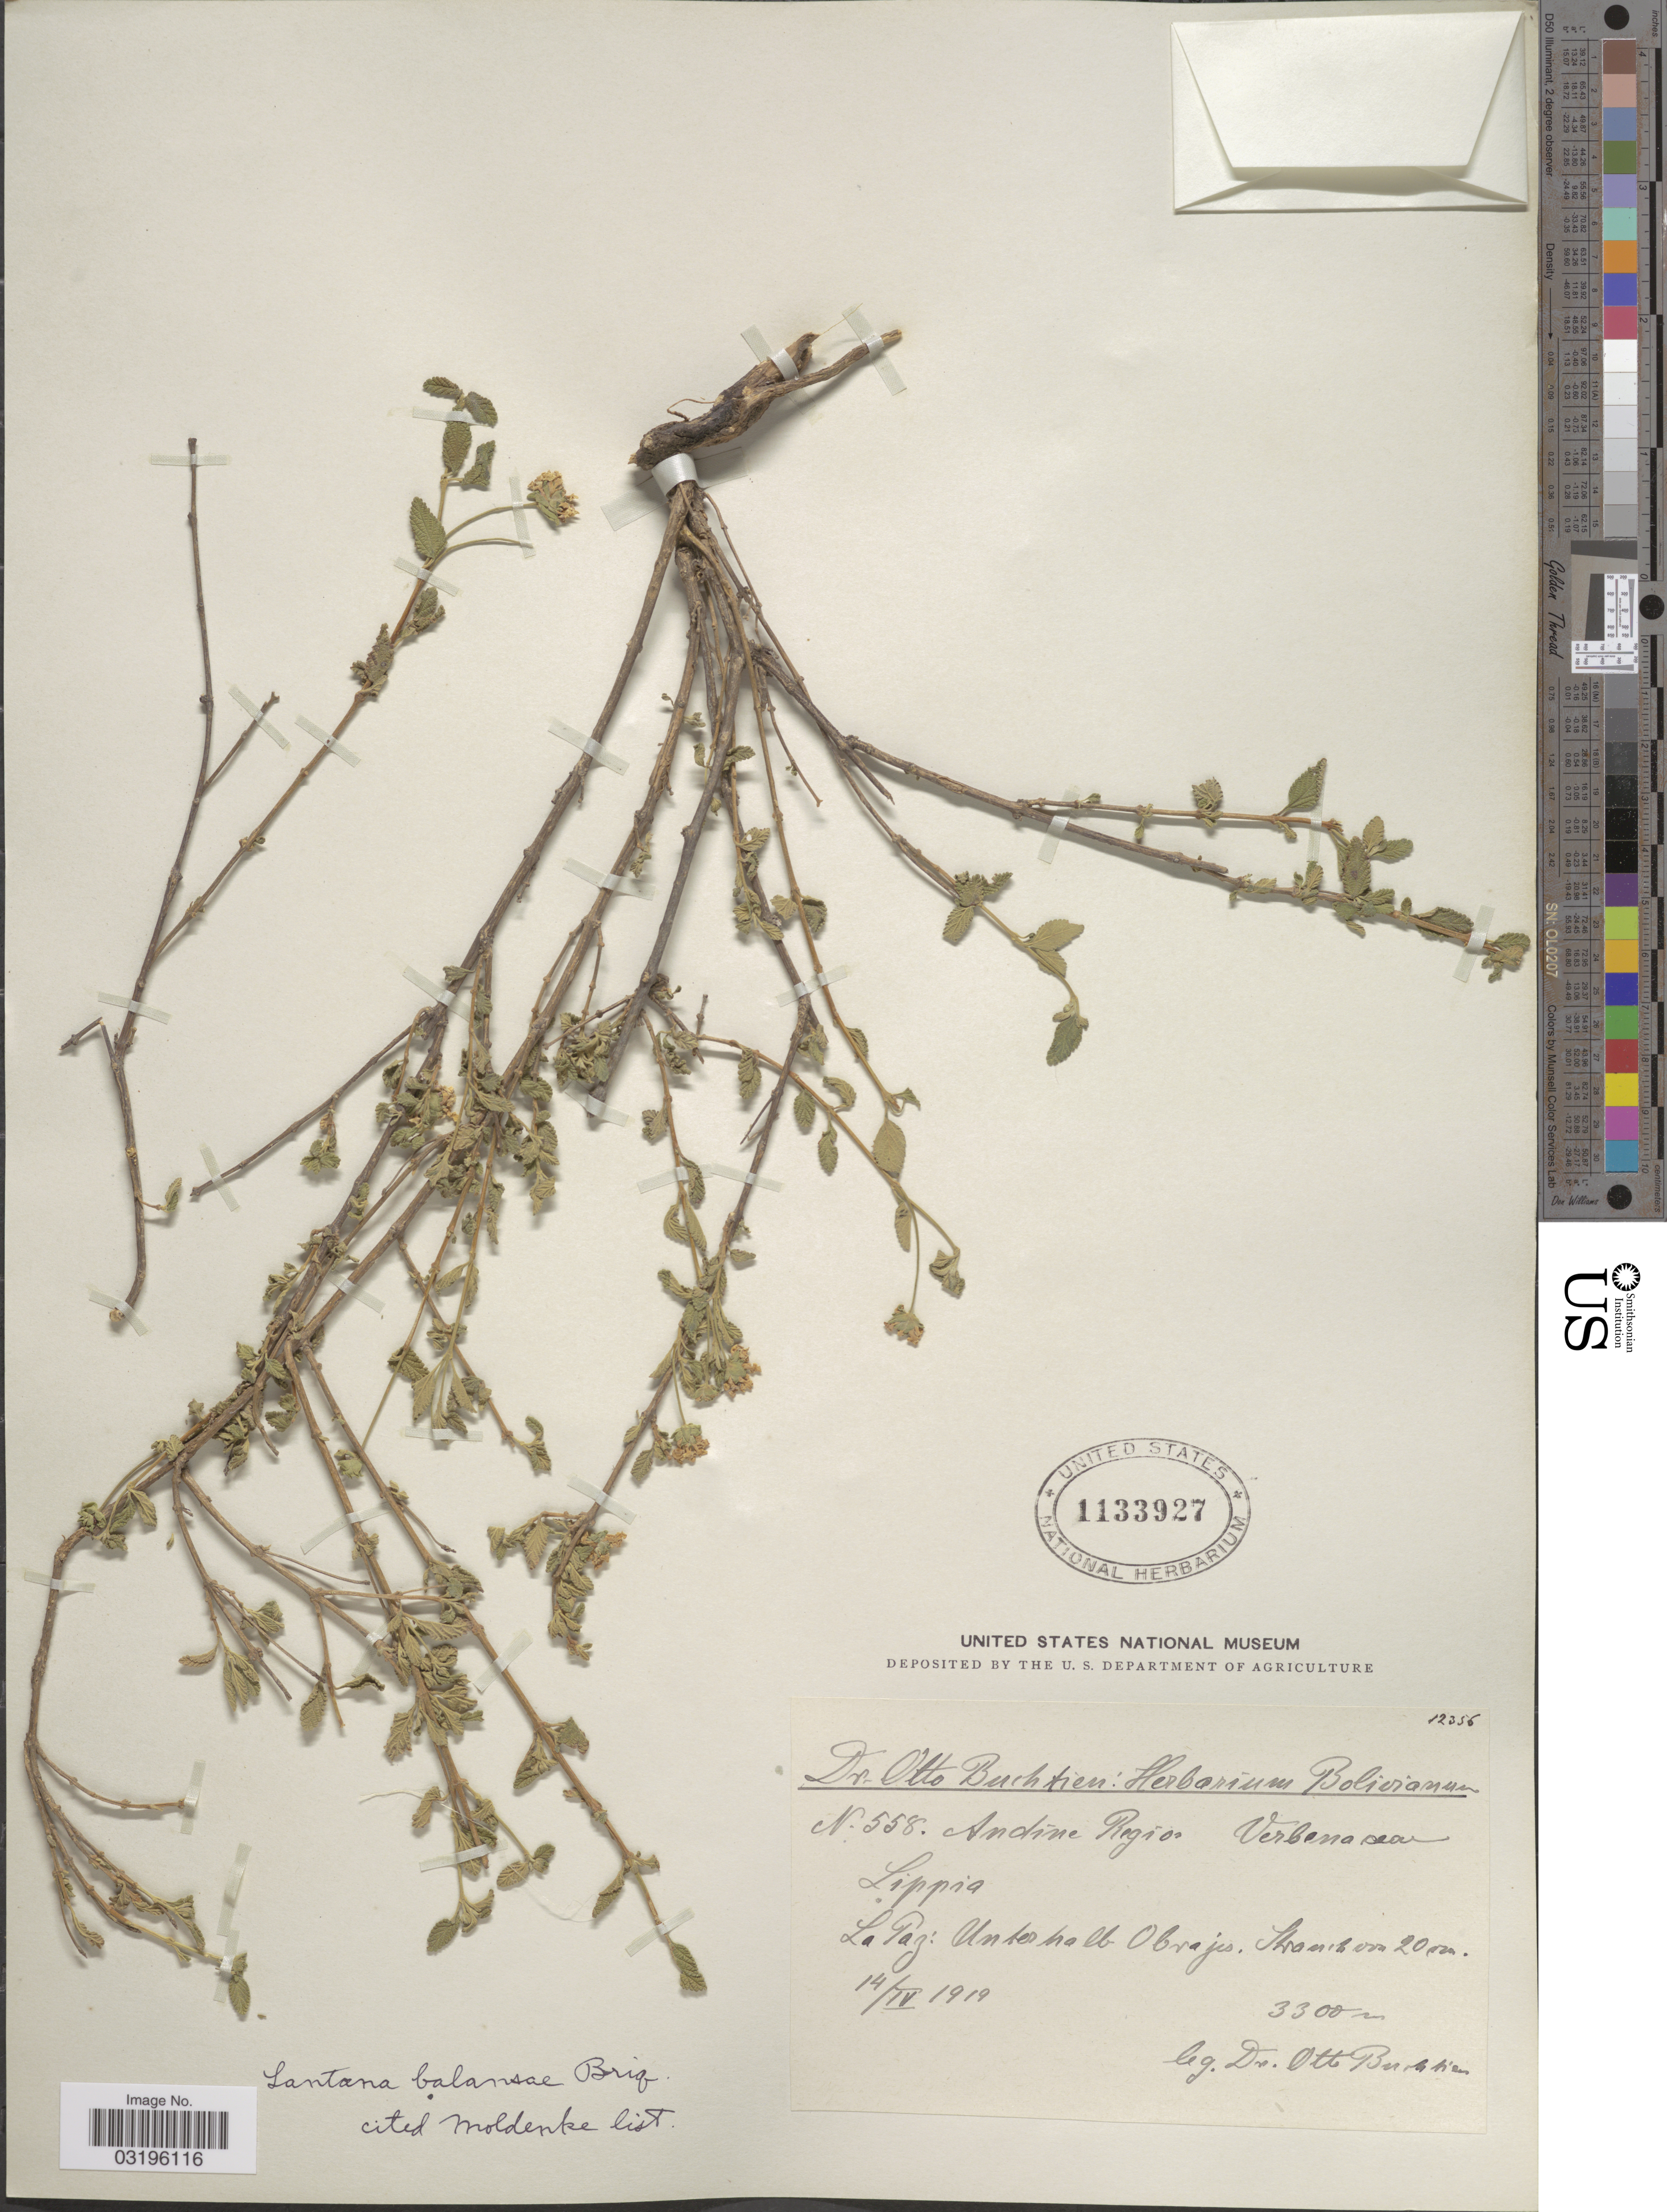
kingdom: Plantae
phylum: Tracheophyta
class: Magnoliopsida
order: Lamiales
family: Verbenaceae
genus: Lantana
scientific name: Lantana balansae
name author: Briq.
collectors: O. Buchtien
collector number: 558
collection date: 1919-04-14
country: Bolivia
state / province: La Paz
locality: Andine Region. Unterhalb Obrajes.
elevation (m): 3300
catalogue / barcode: US 1133927